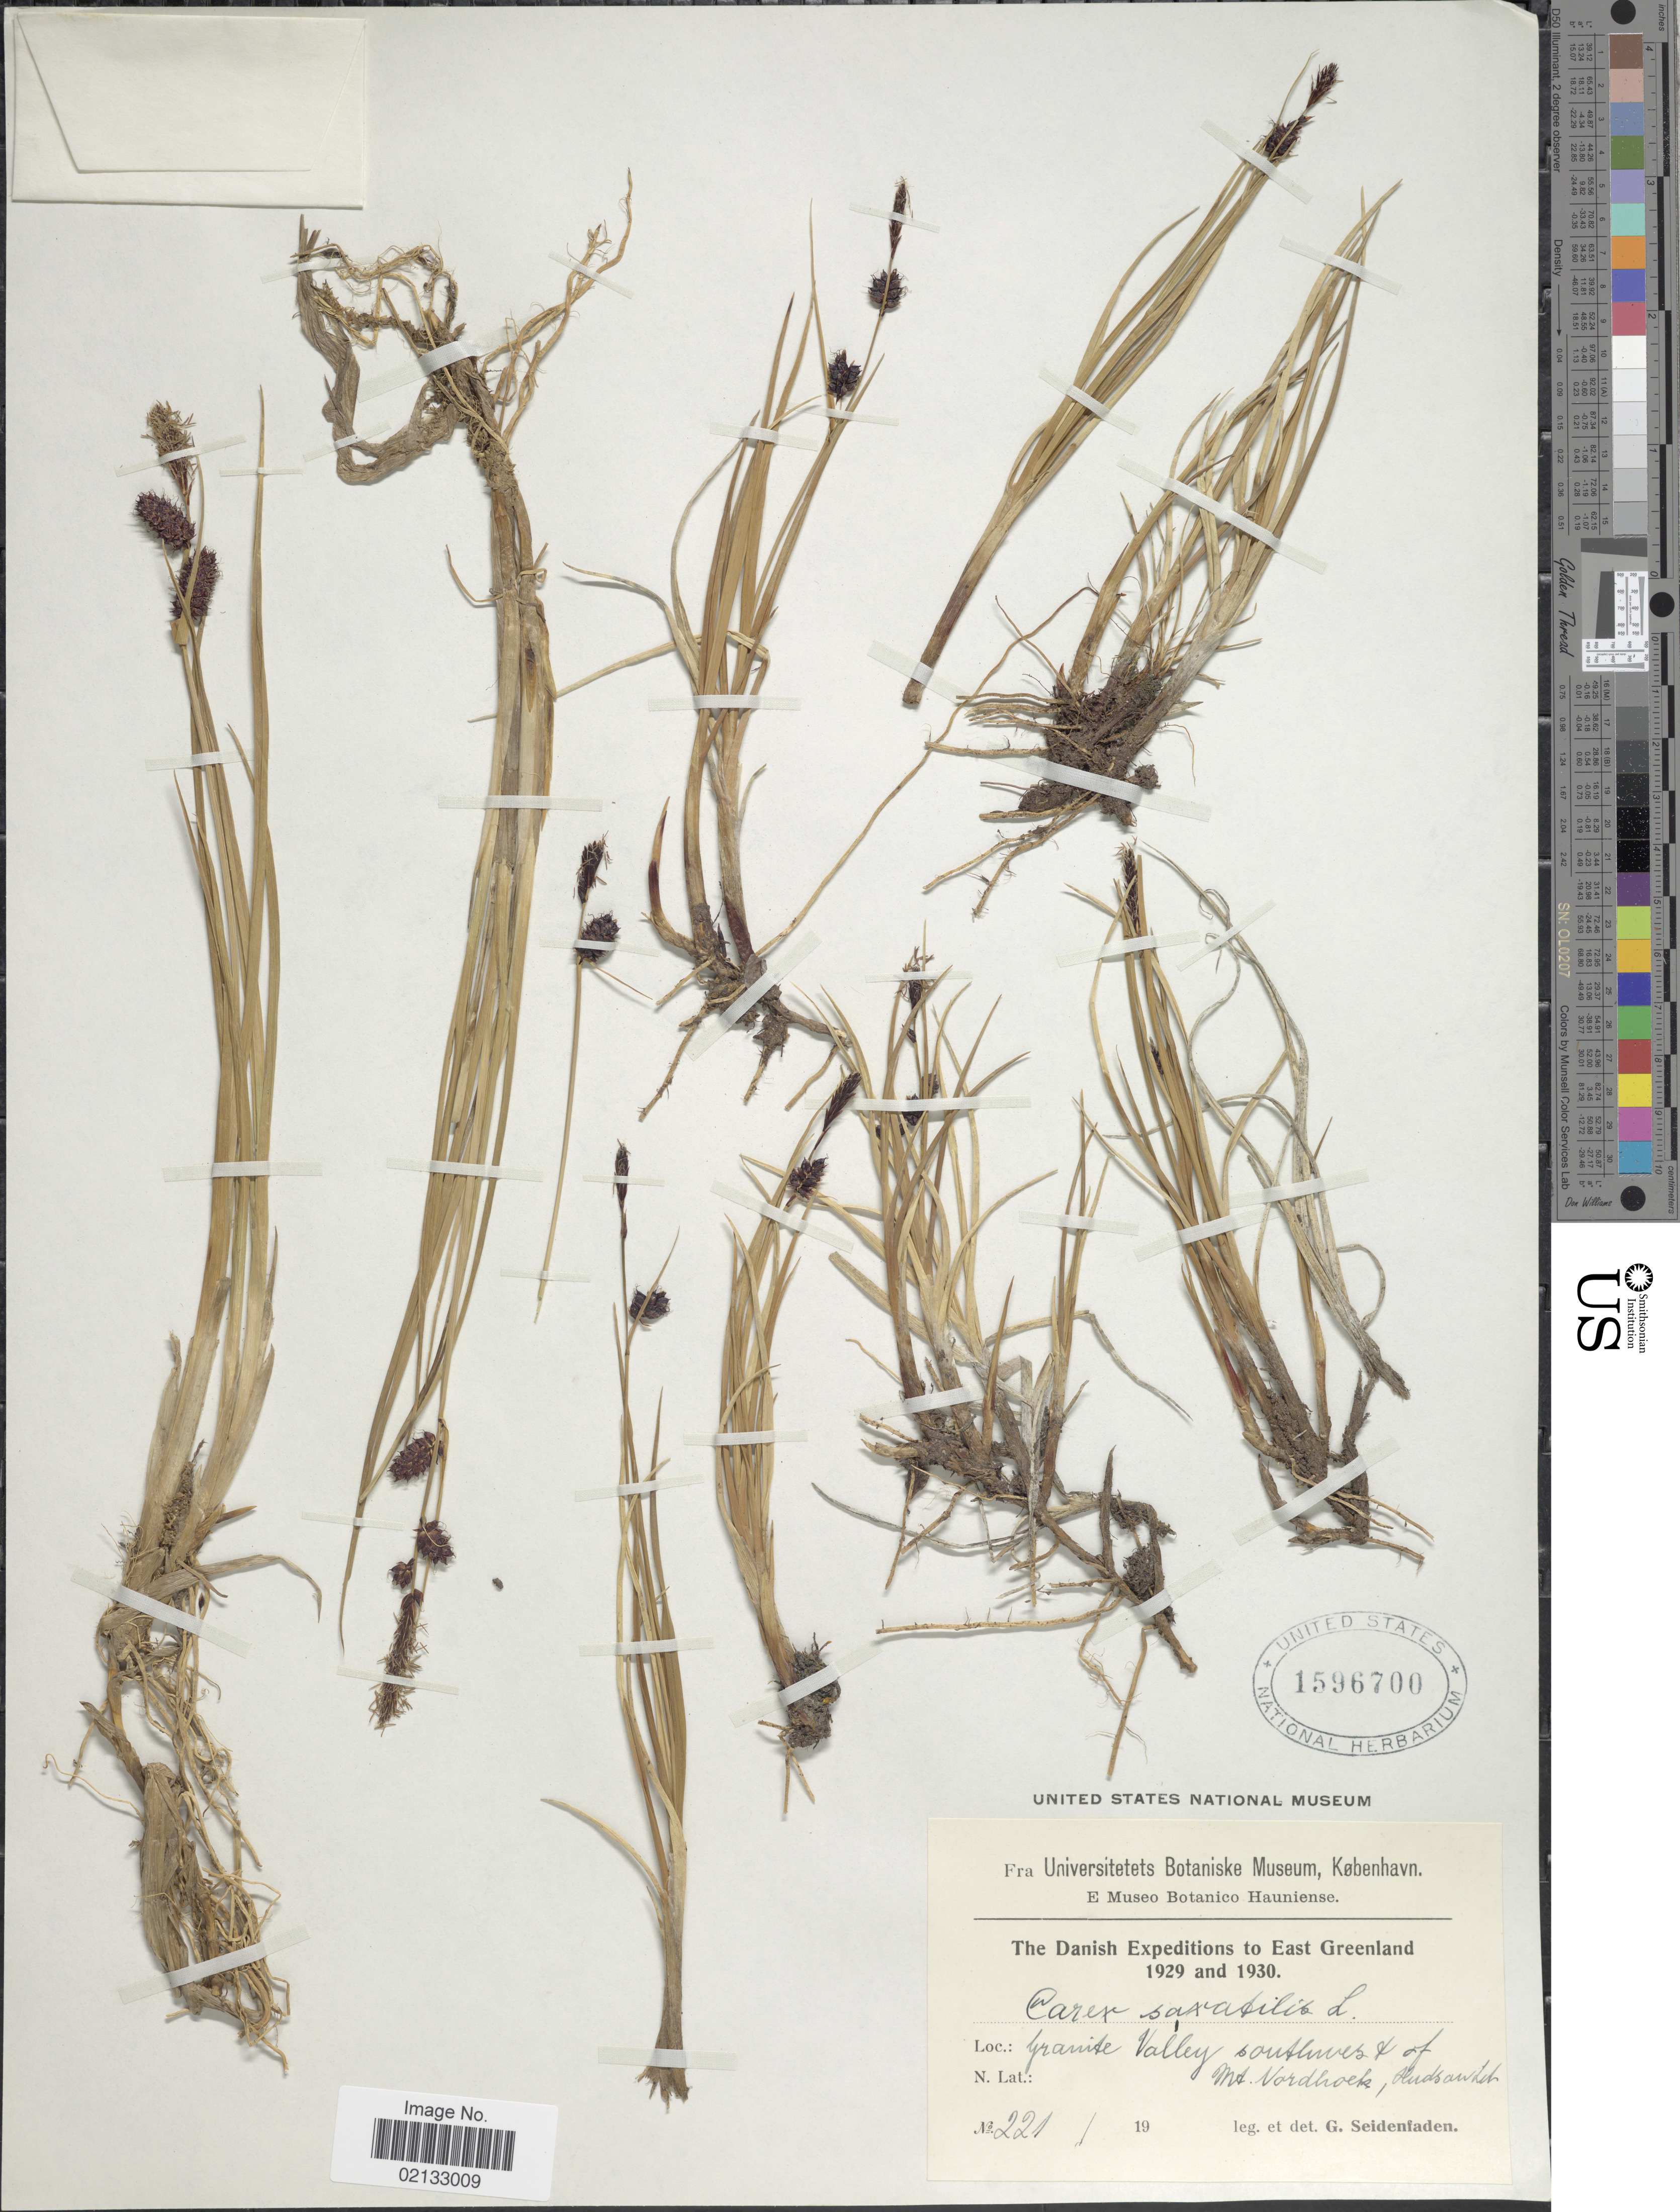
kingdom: Plantae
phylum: Tracheophyta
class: Liliopsida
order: Poales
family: Cyperaceae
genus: Carex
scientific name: Carex saxatilis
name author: L.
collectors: G. Seidenfaden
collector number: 221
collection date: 1929/1930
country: Greenland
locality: East Greenland. Granite Valley southwest of Mt. Nordhoek, Hudsawlat [interpreted].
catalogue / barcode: US 1596700